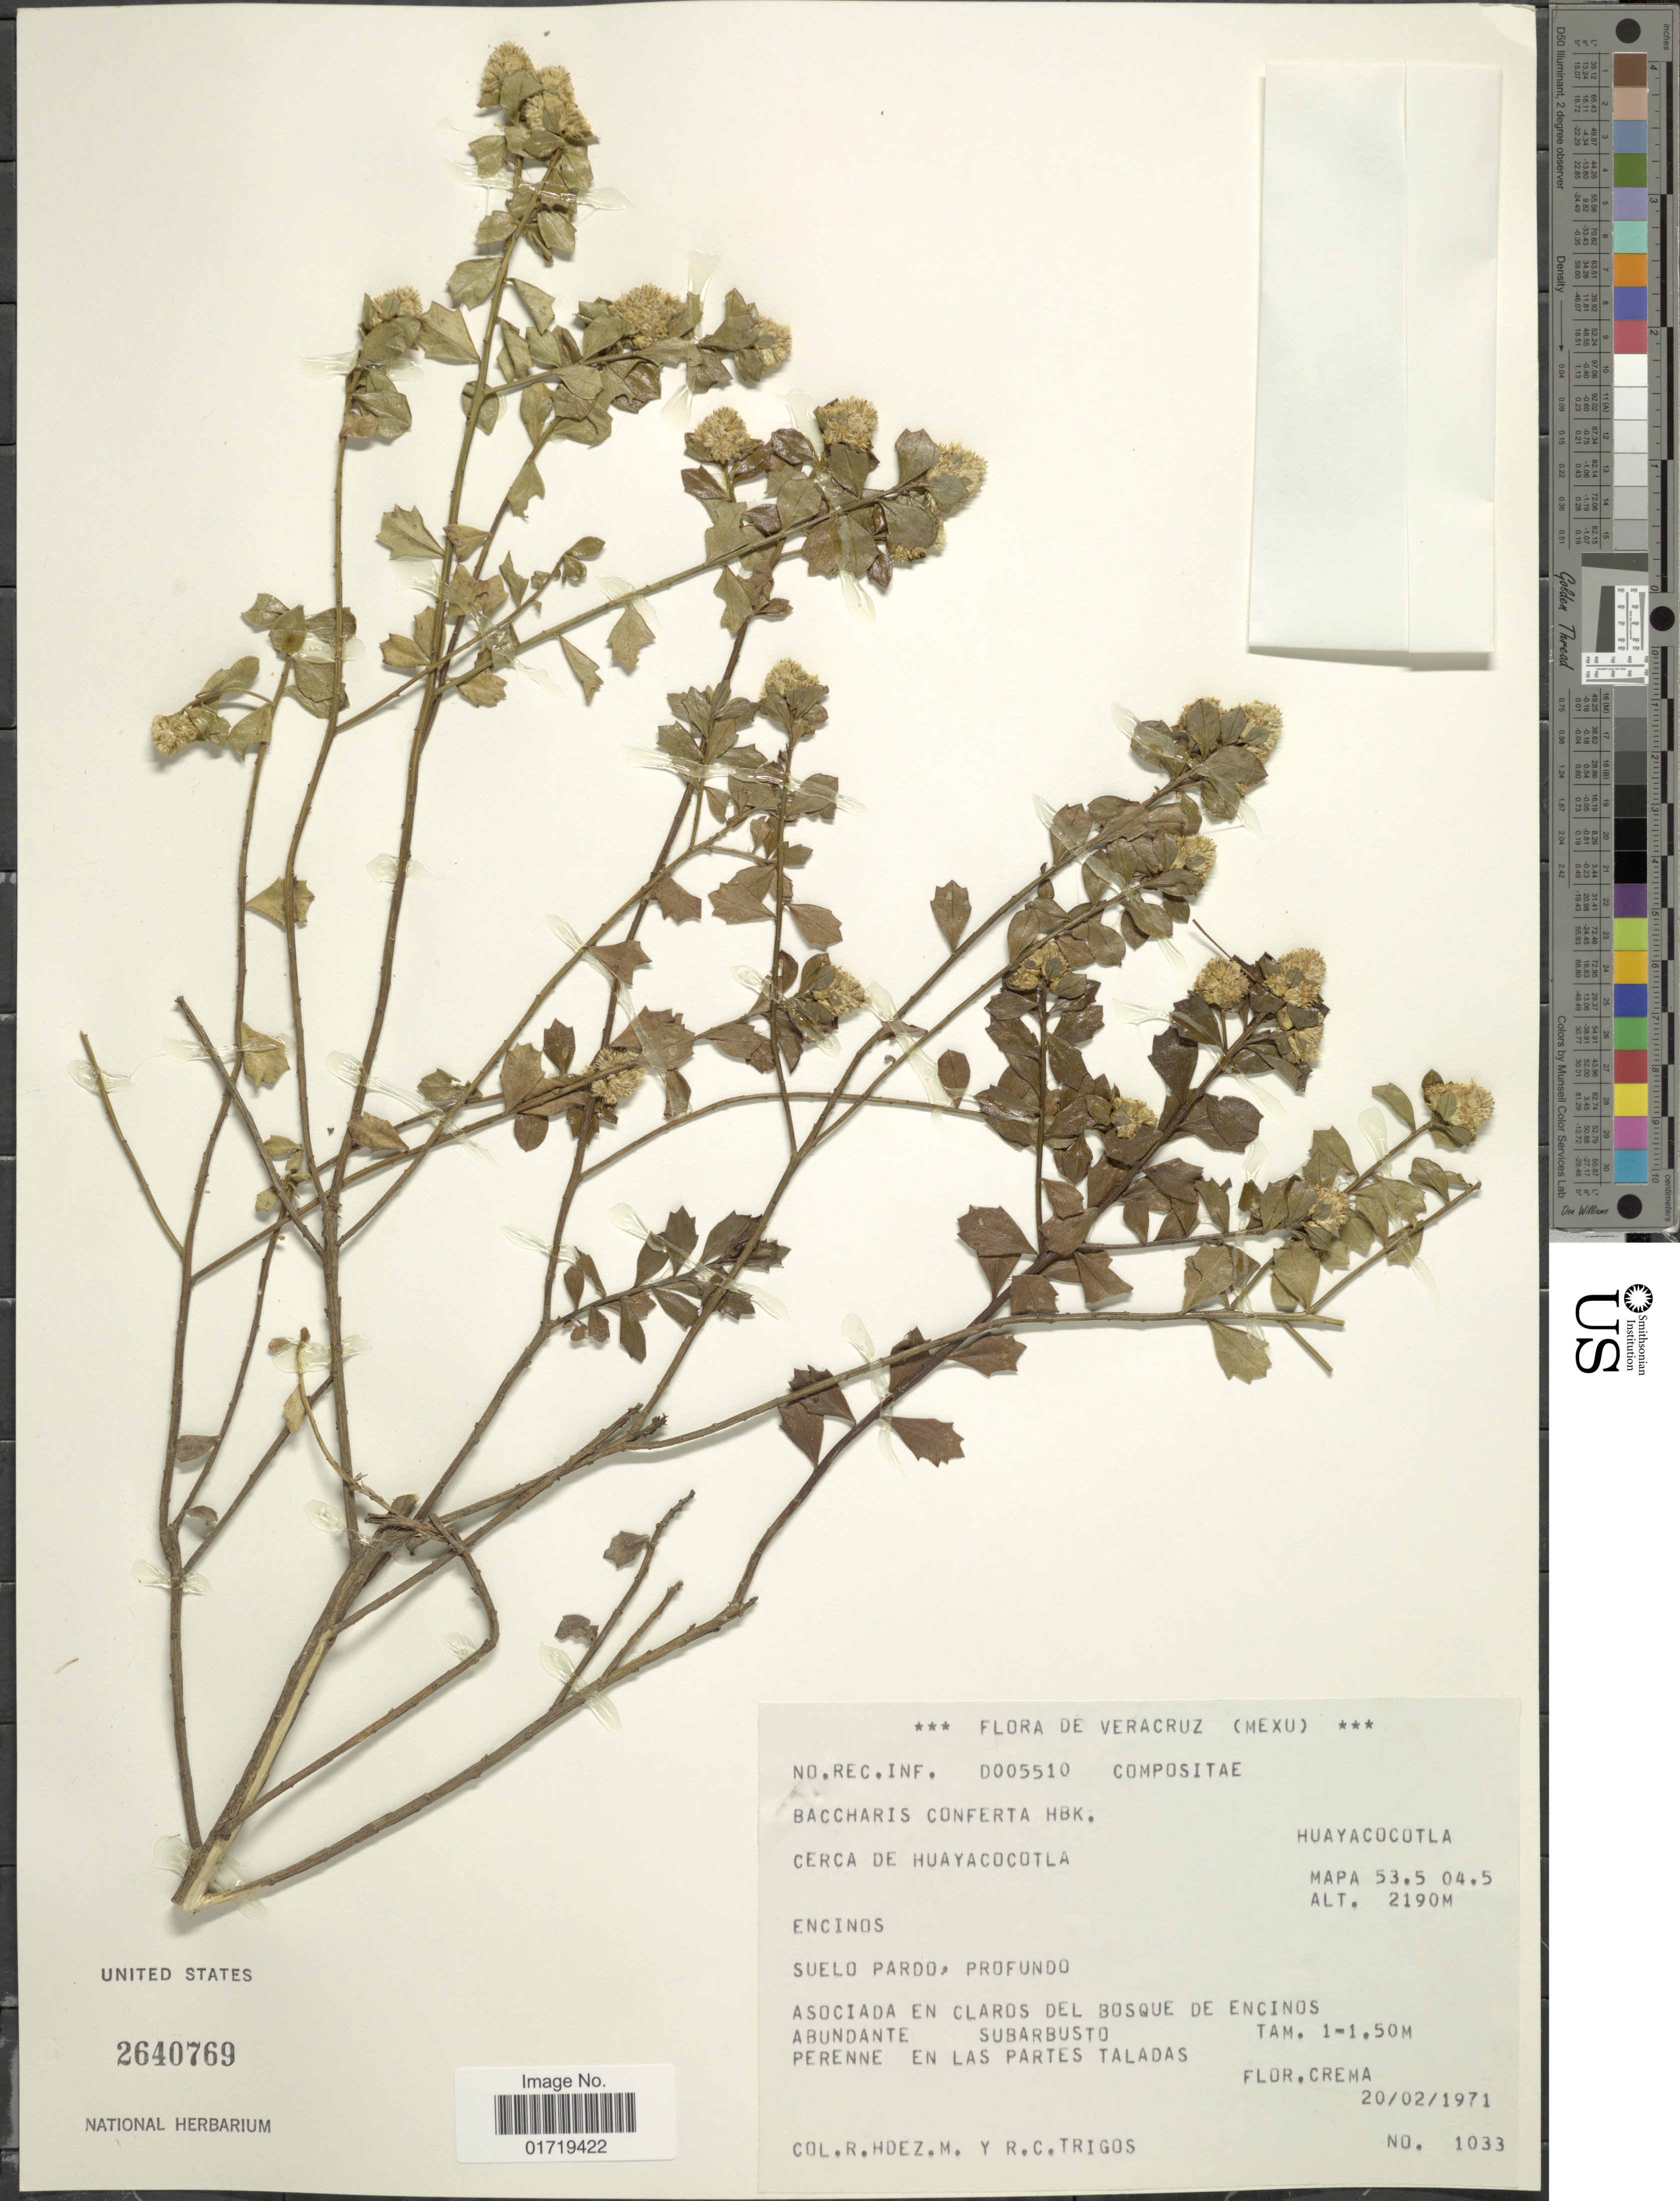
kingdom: Plantae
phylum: Tracheophyta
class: Magnoliopsida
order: Asterales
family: Asteraceae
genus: Baccharis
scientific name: Baccharis conferta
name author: Kunth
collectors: R. Hdez & R. Trigos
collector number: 1033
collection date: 1971-02-20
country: Mexico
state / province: Veracruz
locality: Vera Cruz, Cerca de Huayacocotla, Suelo Pardo, Profundo, Perrenne en las Partes Taladas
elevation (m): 2190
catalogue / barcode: US 2640769